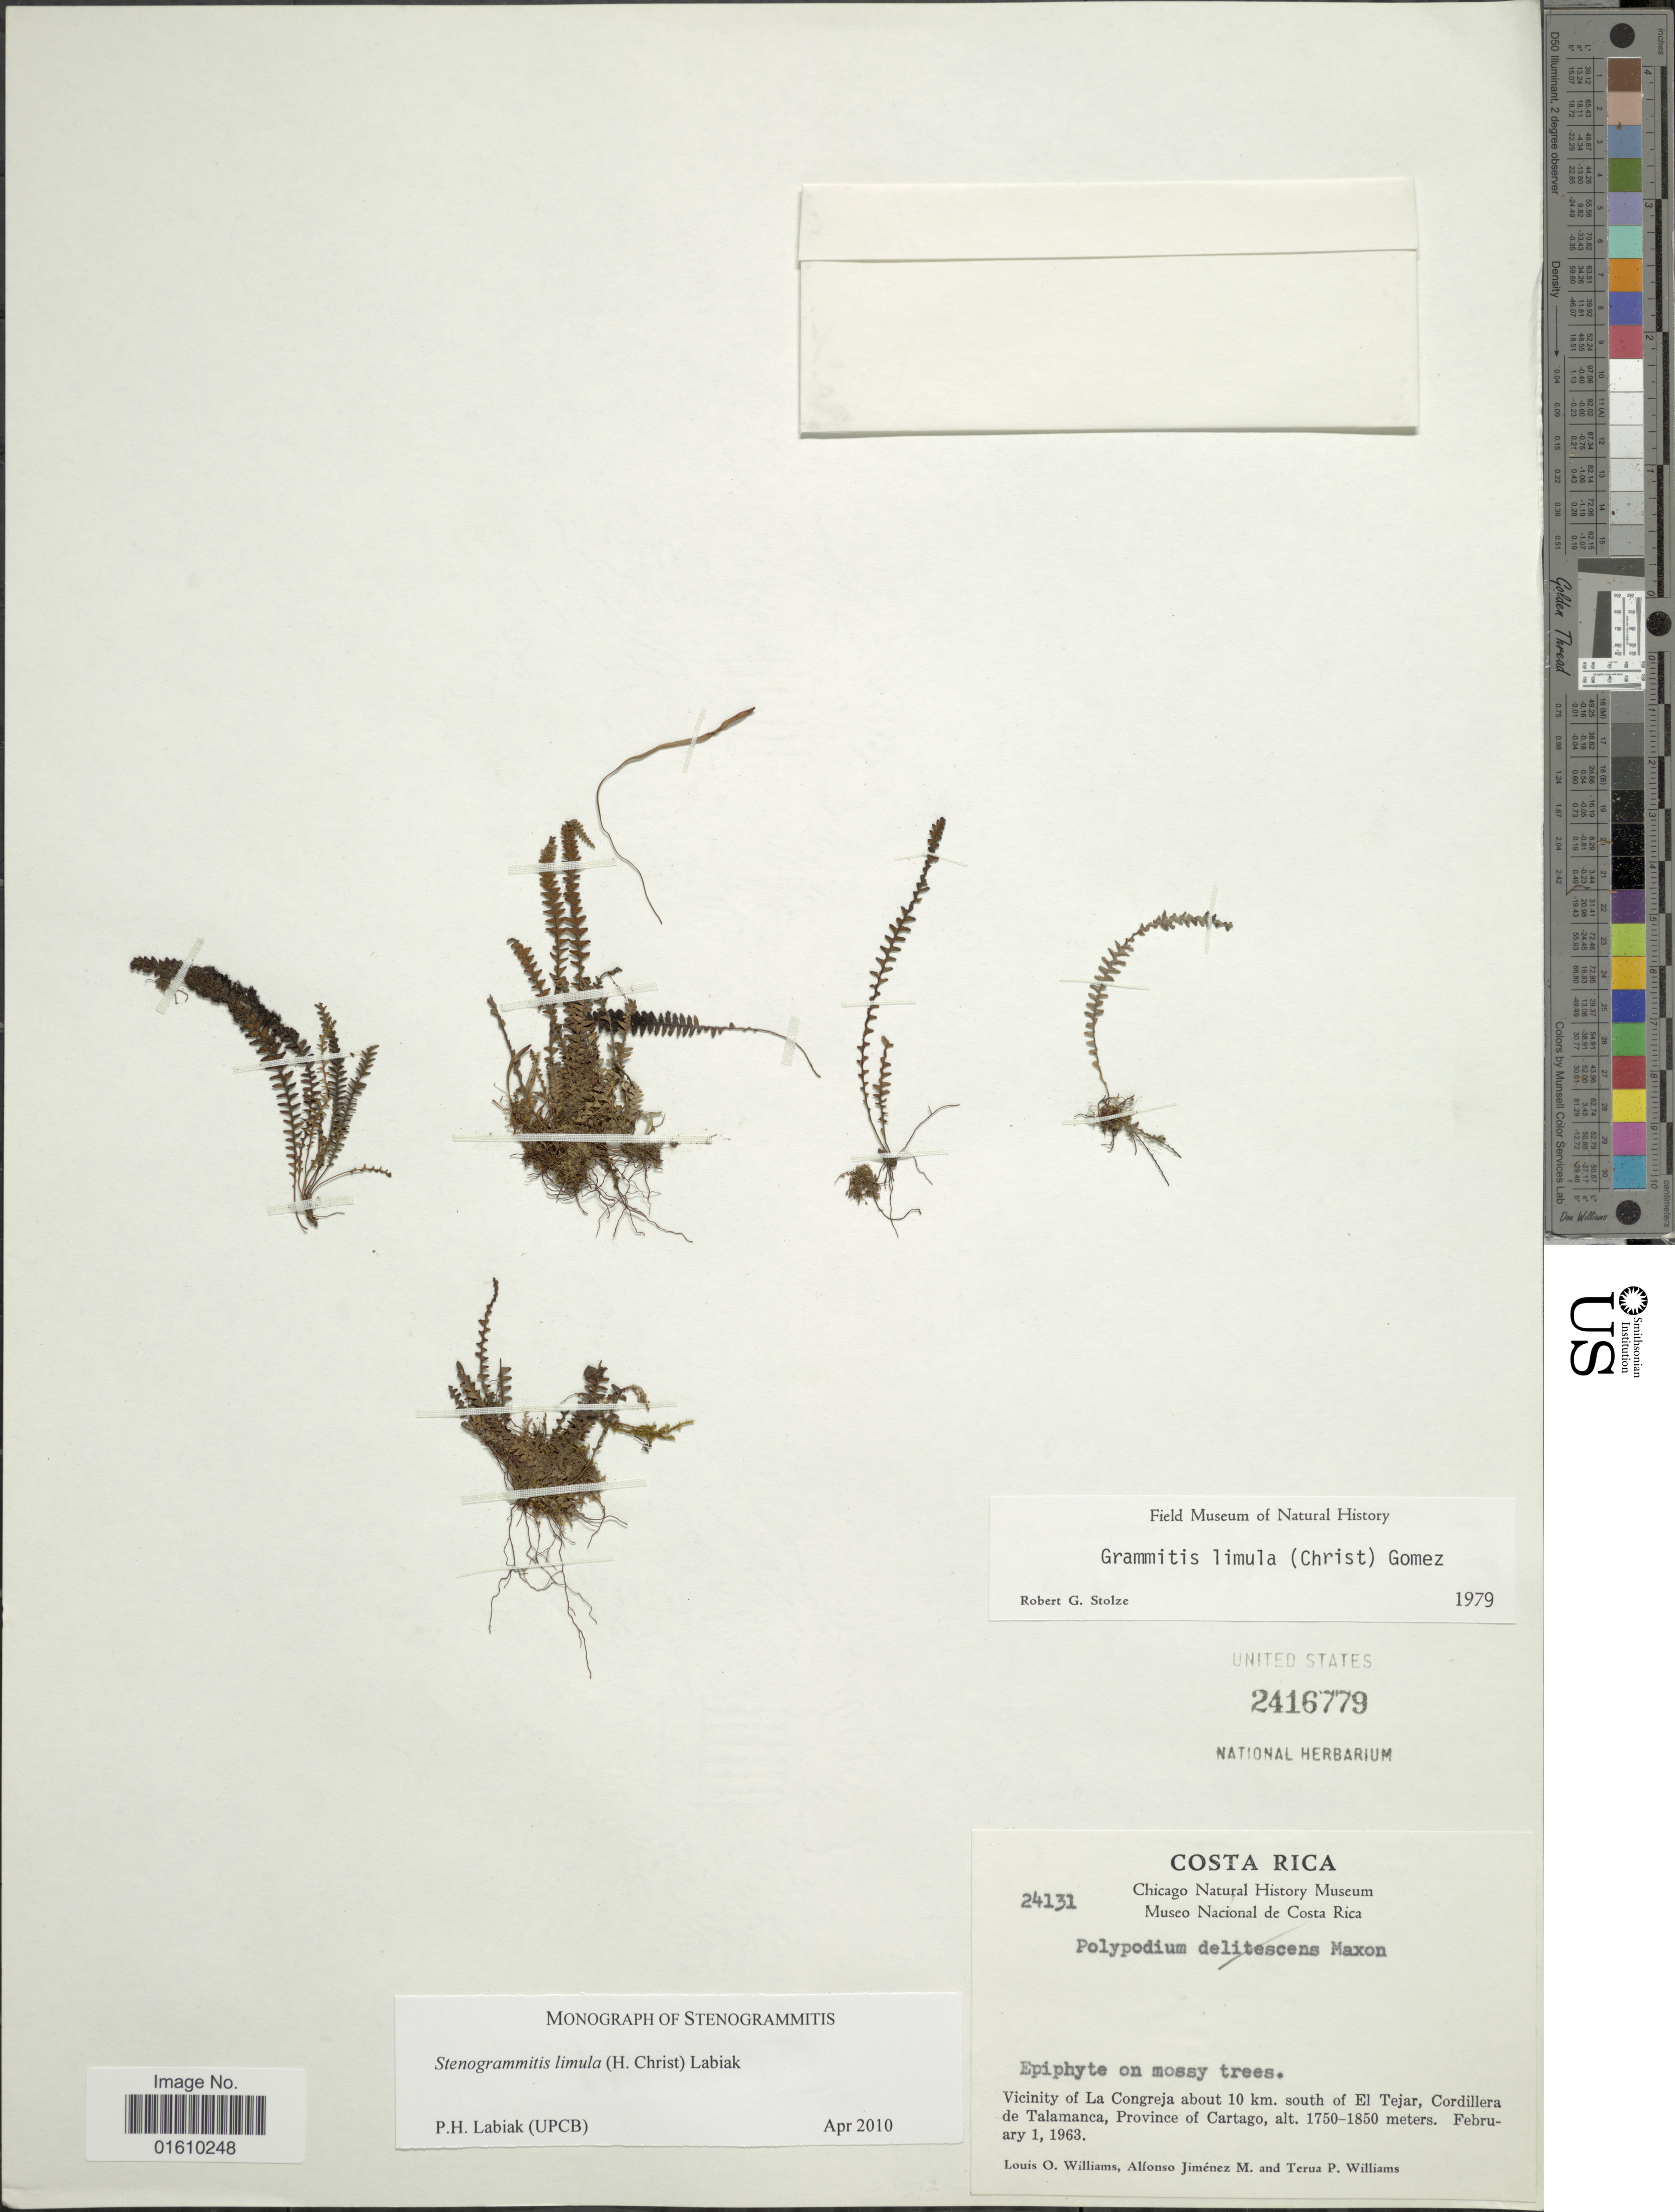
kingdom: Plantae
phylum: Tracheophyta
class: Polypodiopsida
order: Polypodiales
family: Polypodiaceae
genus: Stenogrammitis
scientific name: Stenogrammitis limula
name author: (Christ) Labiak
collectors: L. O. Williams, A. Jimenez M. & T. P. Williams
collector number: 24131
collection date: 1963-02-01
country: Costa Rica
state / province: Cartago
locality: Vicinity of La Congreja about 10 km. south of El Tejar, Cordillera de Talamanca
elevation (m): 1750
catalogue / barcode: US 2416779